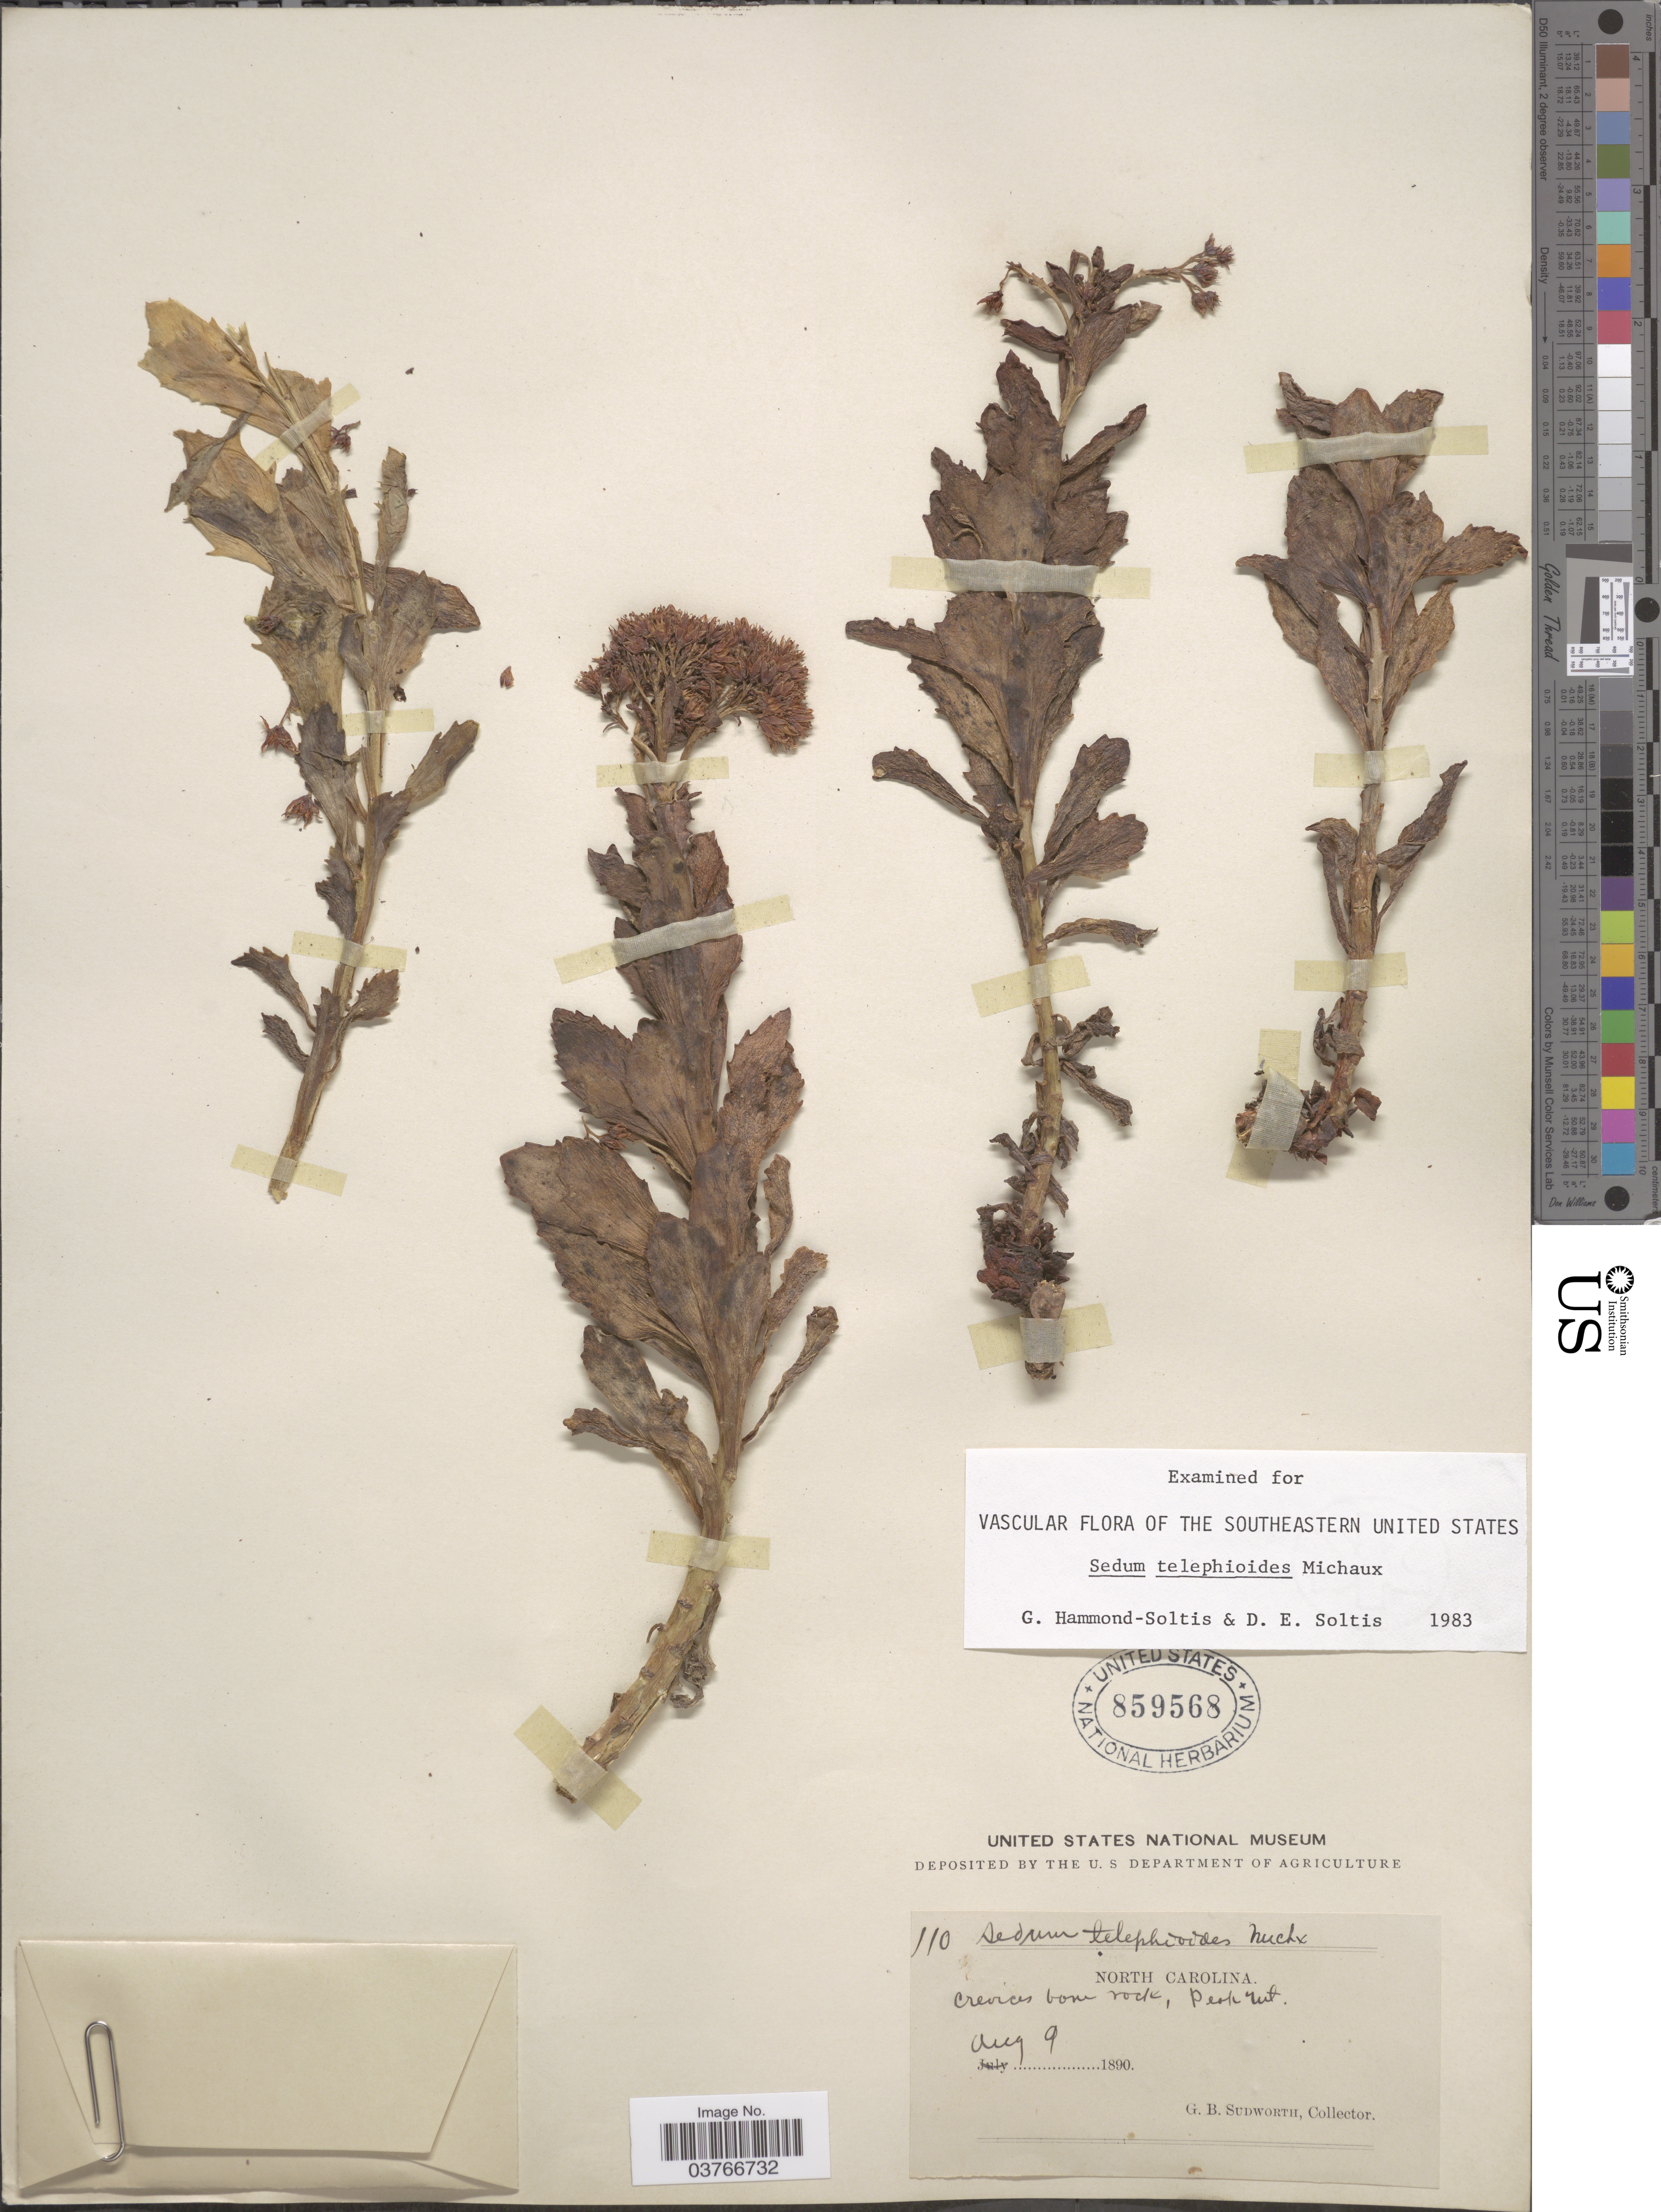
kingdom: Plantae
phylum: Tracheophyta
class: Magnoliopsida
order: Saxifragales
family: Crassulaceae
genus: Hylotelephium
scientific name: Hylotelephium telephioides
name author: (Michx.) H. Ohba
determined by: Strong, Mark T., (BOT), Smithsonian Institution - National Museum of Natural History (UNITED STATES)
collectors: G. B. Sudworth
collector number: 110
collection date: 1890-08-09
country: United States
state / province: North Carolina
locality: Peak Mt.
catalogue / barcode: US 859568